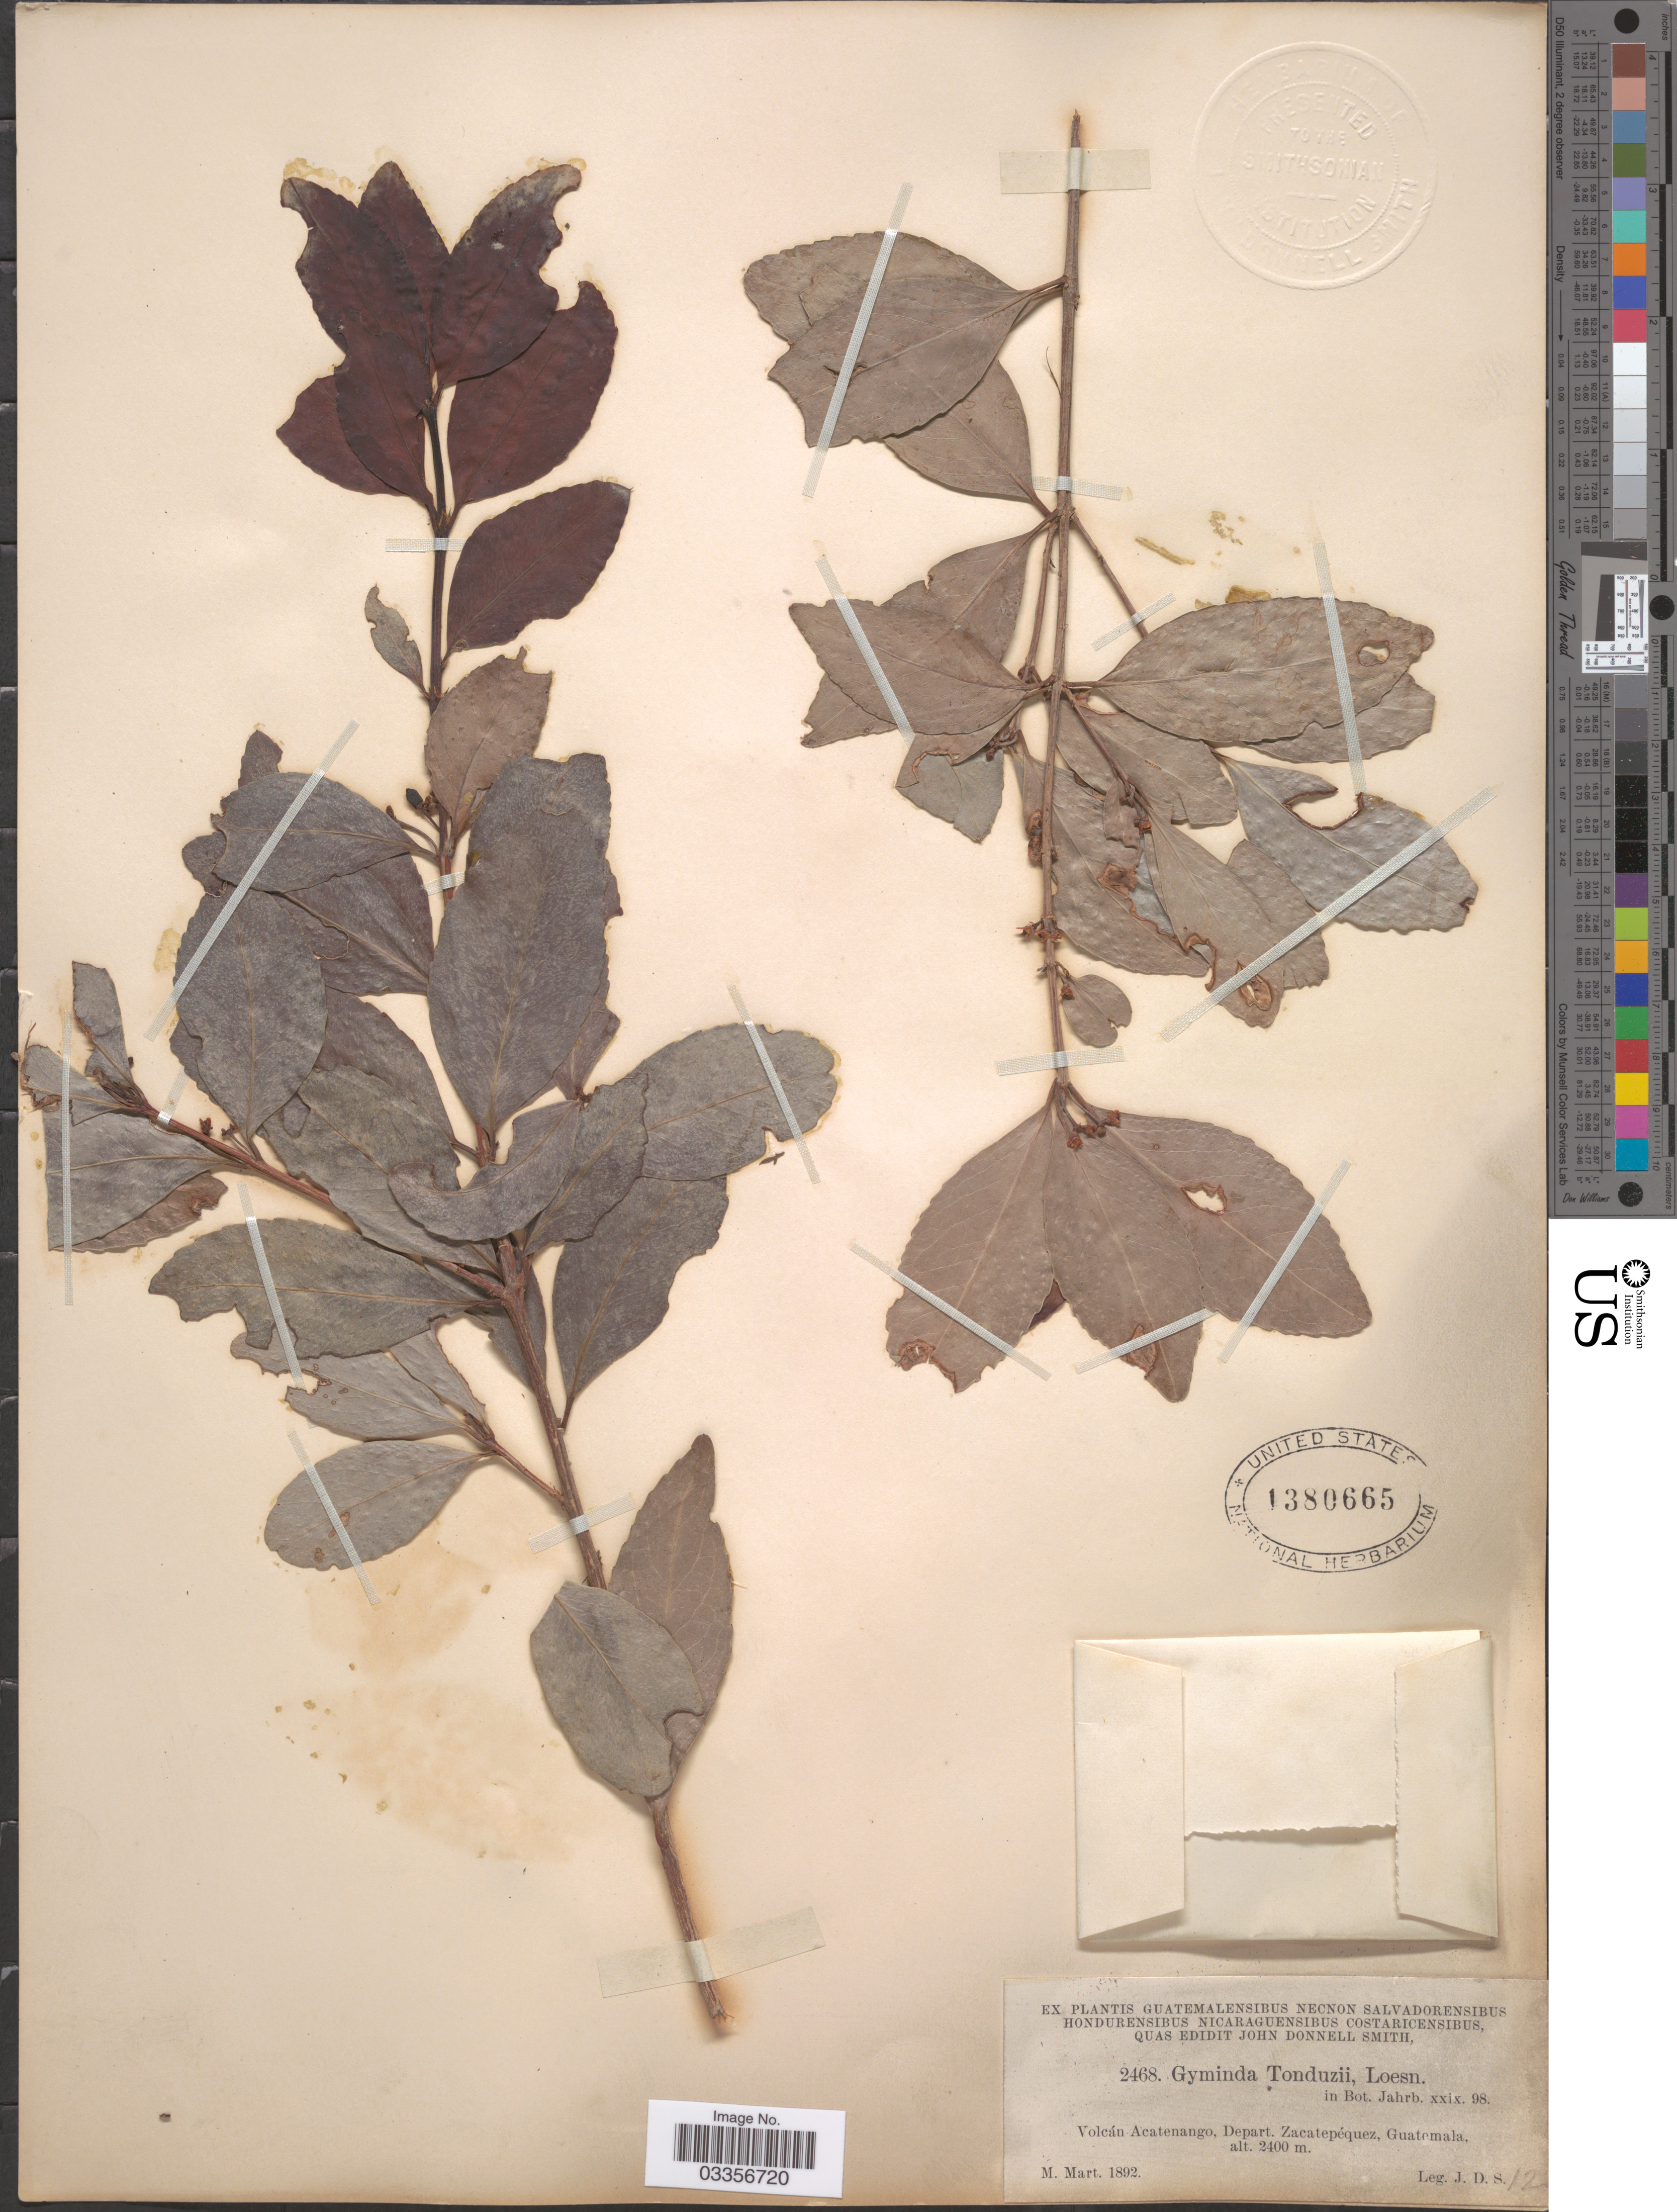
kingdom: Plantae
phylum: Tracheophyta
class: Magnoliopsida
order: Celastrales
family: Celastraceae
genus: Crossopetalum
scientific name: Crossopetalum tonduzii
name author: (Loes.) Lundell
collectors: J. Donnell Smith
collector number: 2468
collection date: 1892-03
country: Guatemala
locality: Volcán Acatenango, Depart. Zacatepéquez.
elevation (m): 2400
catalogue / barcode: US 1380665